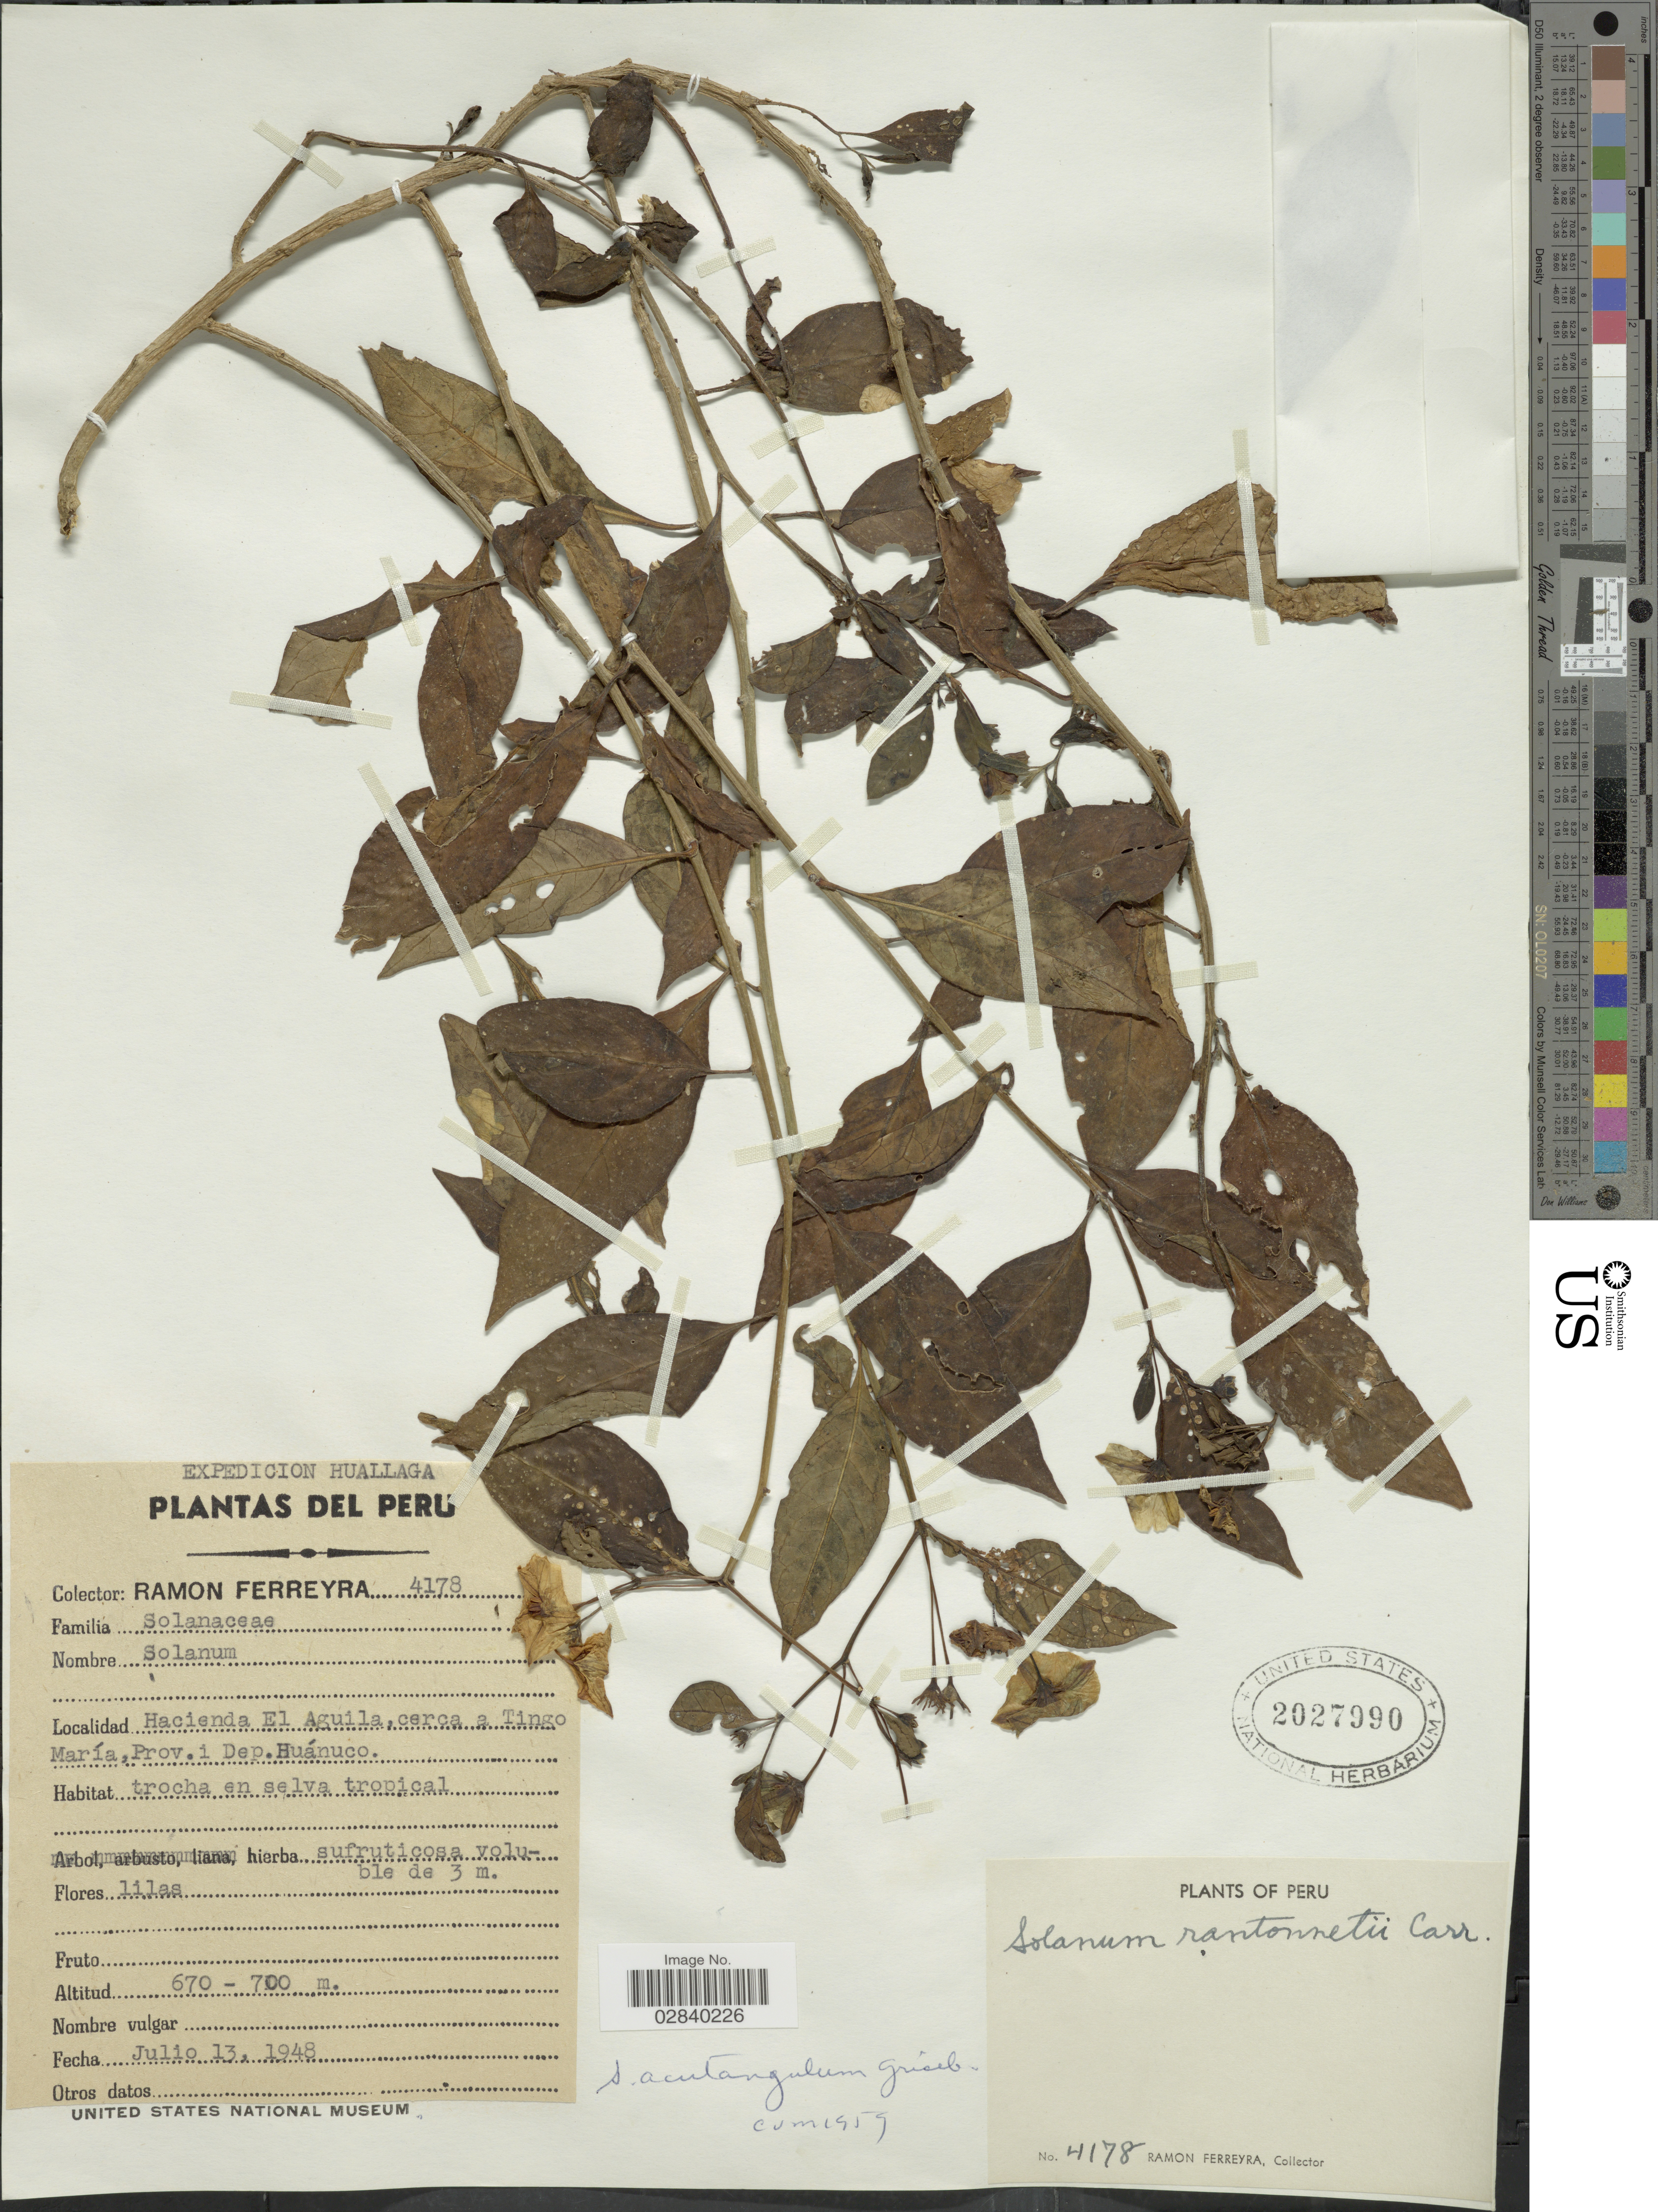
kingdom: Plantae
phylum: Tracheophyta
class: Magnoliopsida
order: Solanales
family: Solanaceae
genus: Lycianthes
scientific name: Lycianthes leptocaulis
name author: (Rusby) Rusby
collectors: R. A. Ferreyra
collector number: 4178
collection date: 1948-07-13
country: Peru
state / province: Huánuco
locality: Hacienda El Aguila, cerca a Tingo María, Prov. i Dep. Huánuco.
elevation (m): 670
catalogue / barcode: US 2027990